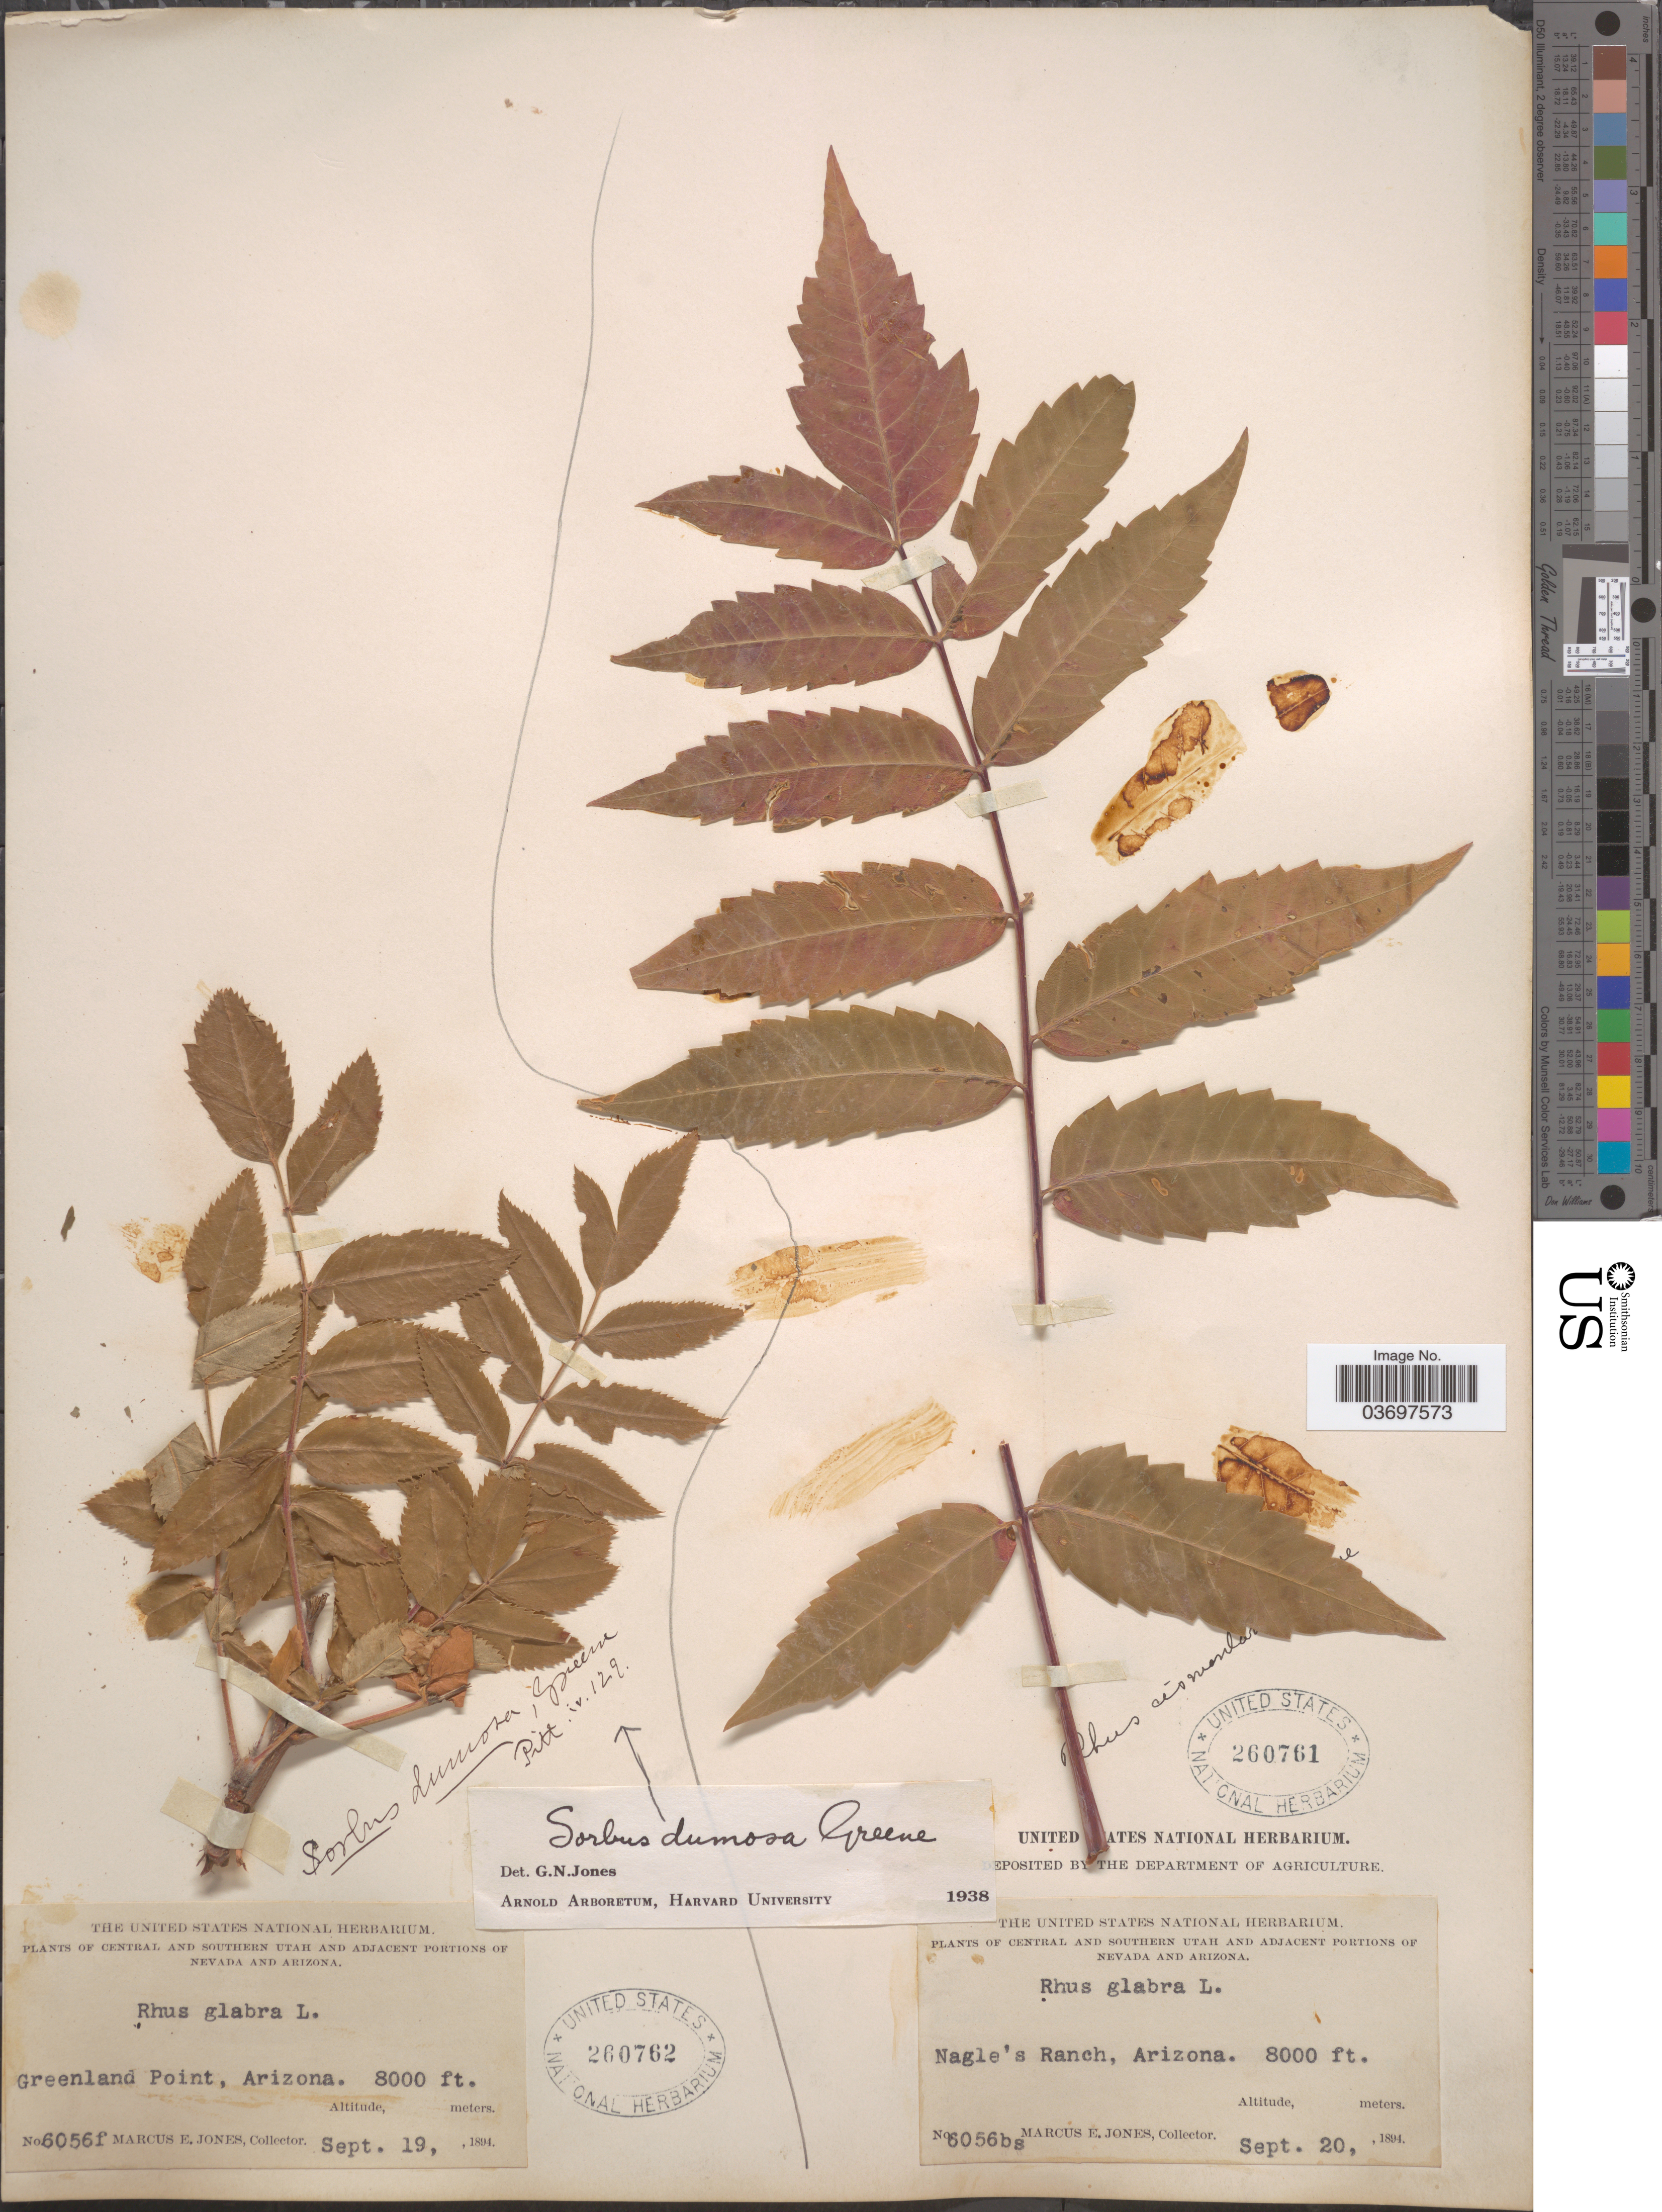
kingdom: Plantae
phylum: Tracheophyta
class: Magnoliopsida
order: Rosales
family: Rosaceae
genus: Sorbus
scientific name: Sorbus dumosa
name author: Greene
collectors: M. E. Jones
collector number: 6056bs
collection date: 1894-09-20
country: United States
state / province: Arizona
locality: Nagle's Ranch.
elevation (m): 2438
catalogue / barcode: US 260761-2